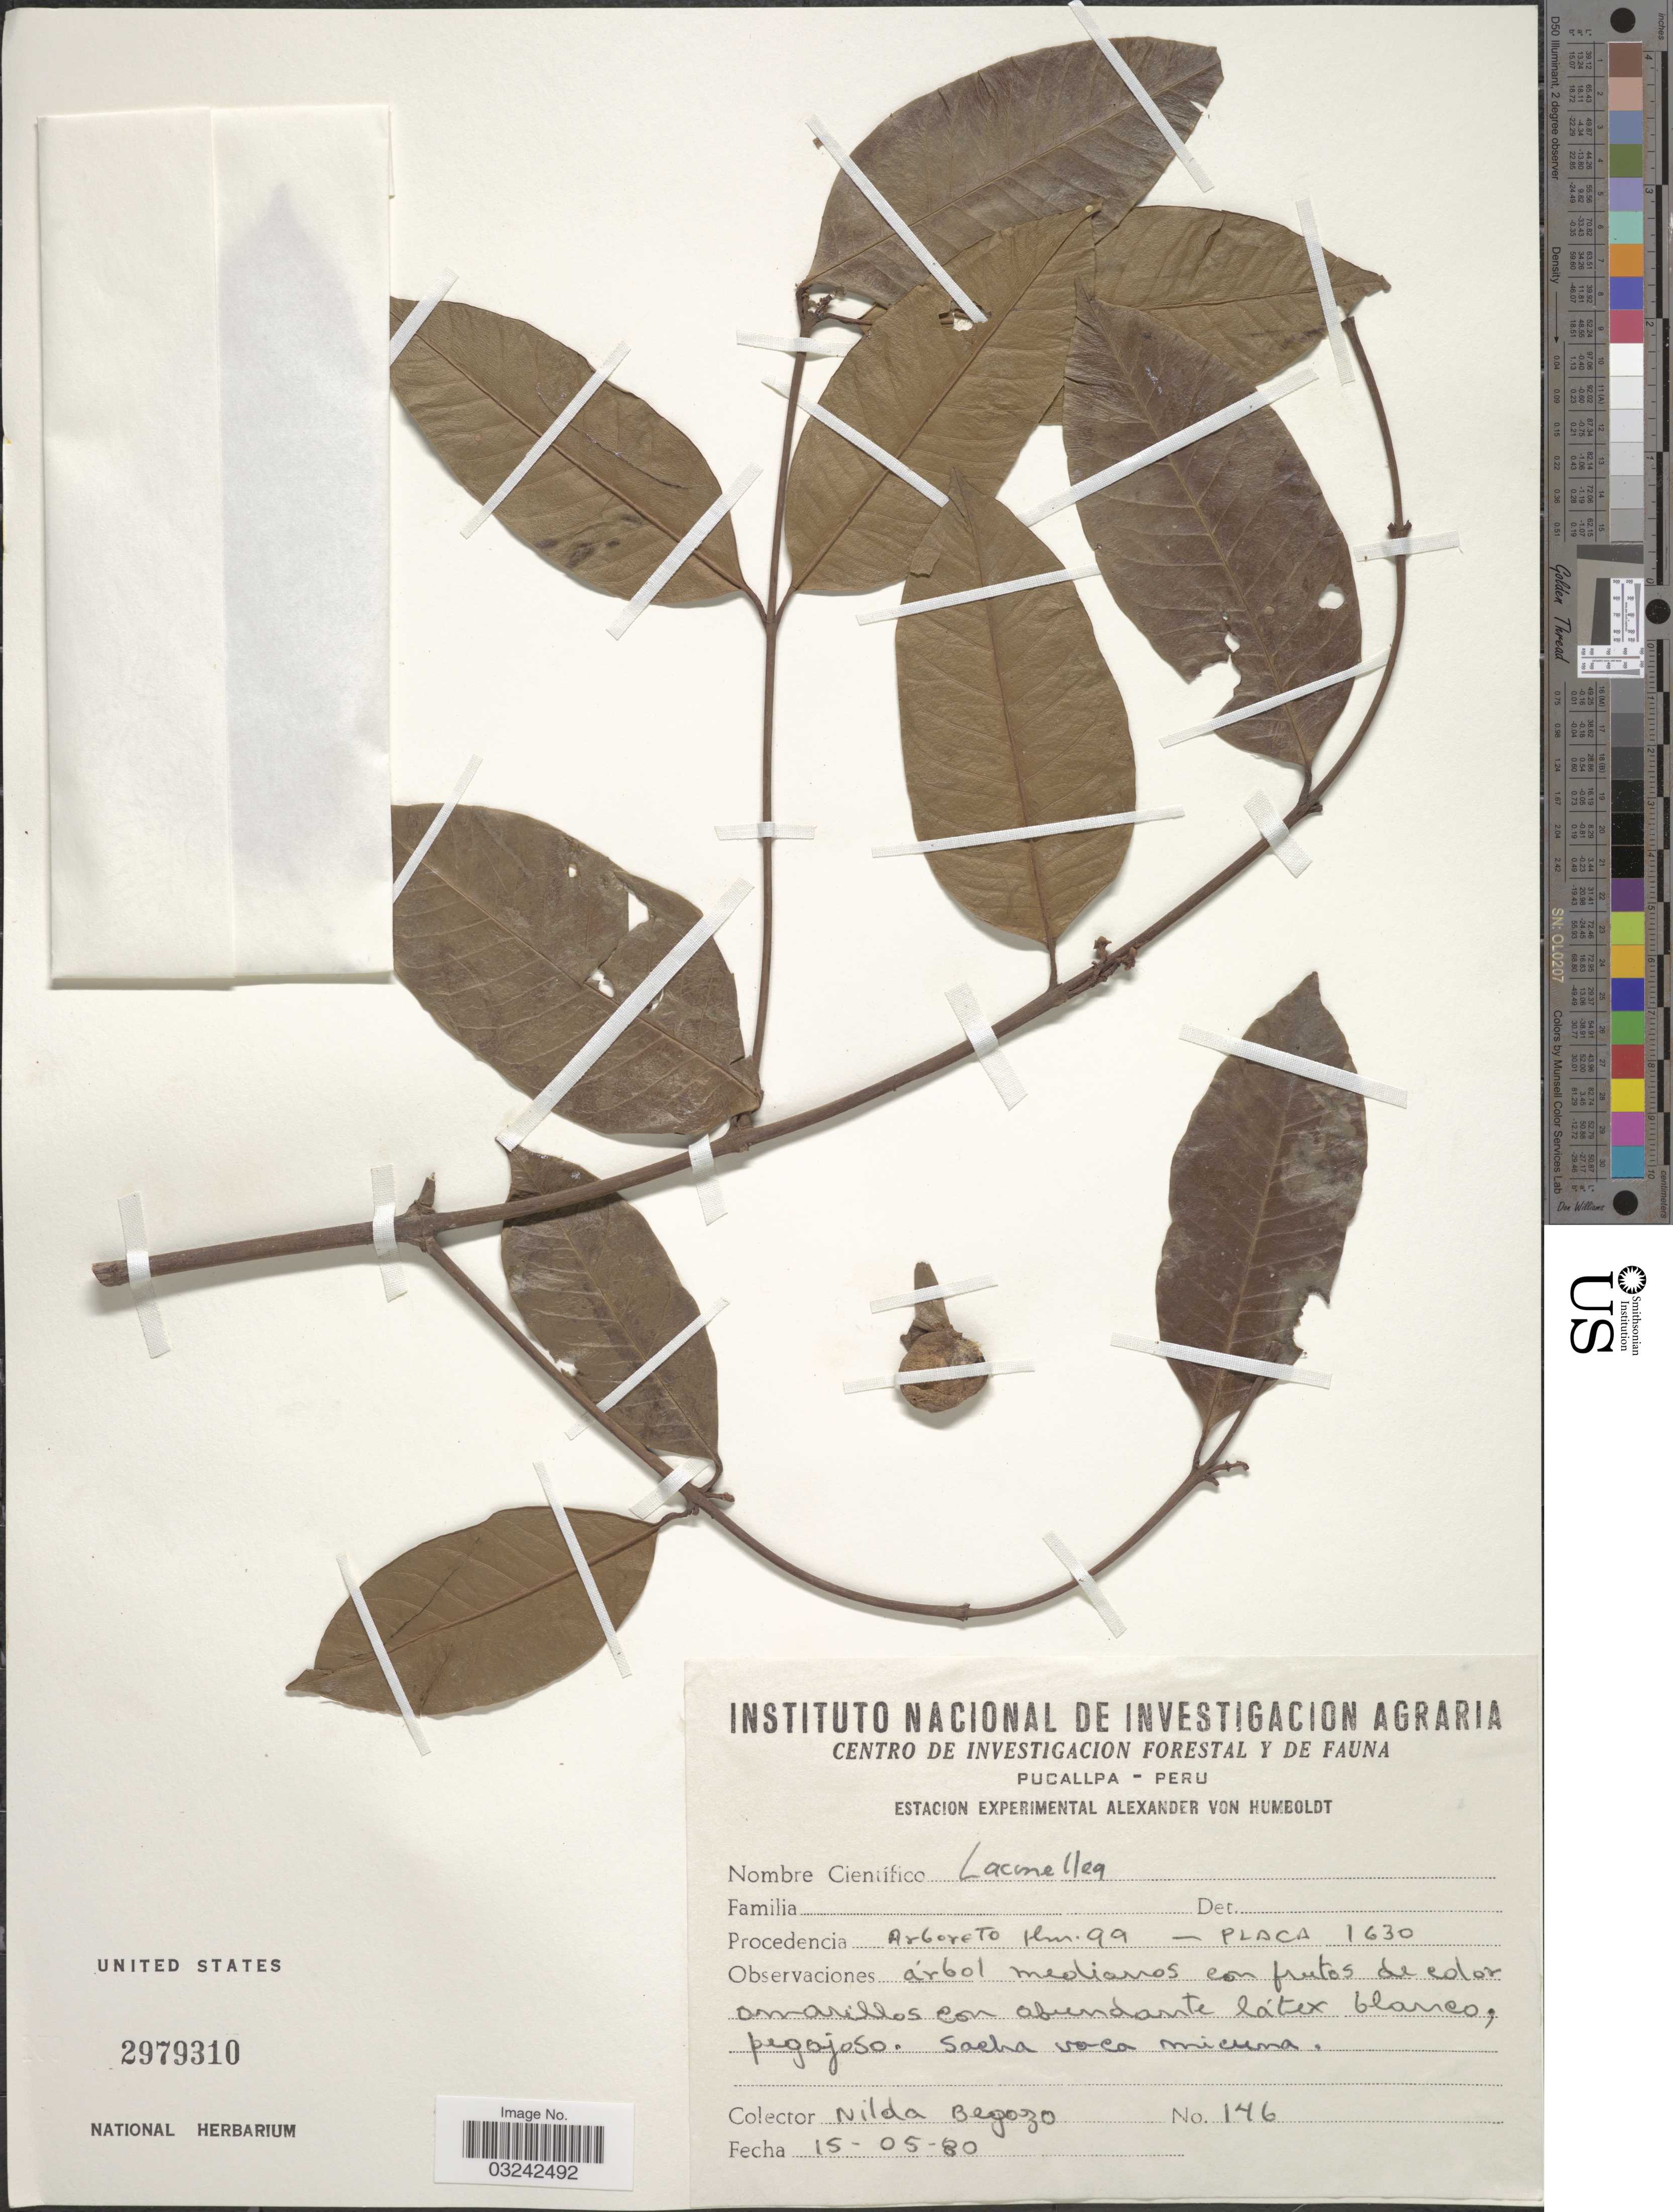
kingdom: Plantae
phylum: Tracheophyta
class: Magnoliopsida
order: Gentianales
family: Apocynaceae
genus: Lacmellea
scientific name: Lacmellea sp.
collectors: N. Begozo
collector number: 146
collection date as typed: Transcribed d/m/y: 15/5/80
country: Peru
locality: Procedencia Arboreto Huiga - Placa.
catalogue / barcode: US 2979310